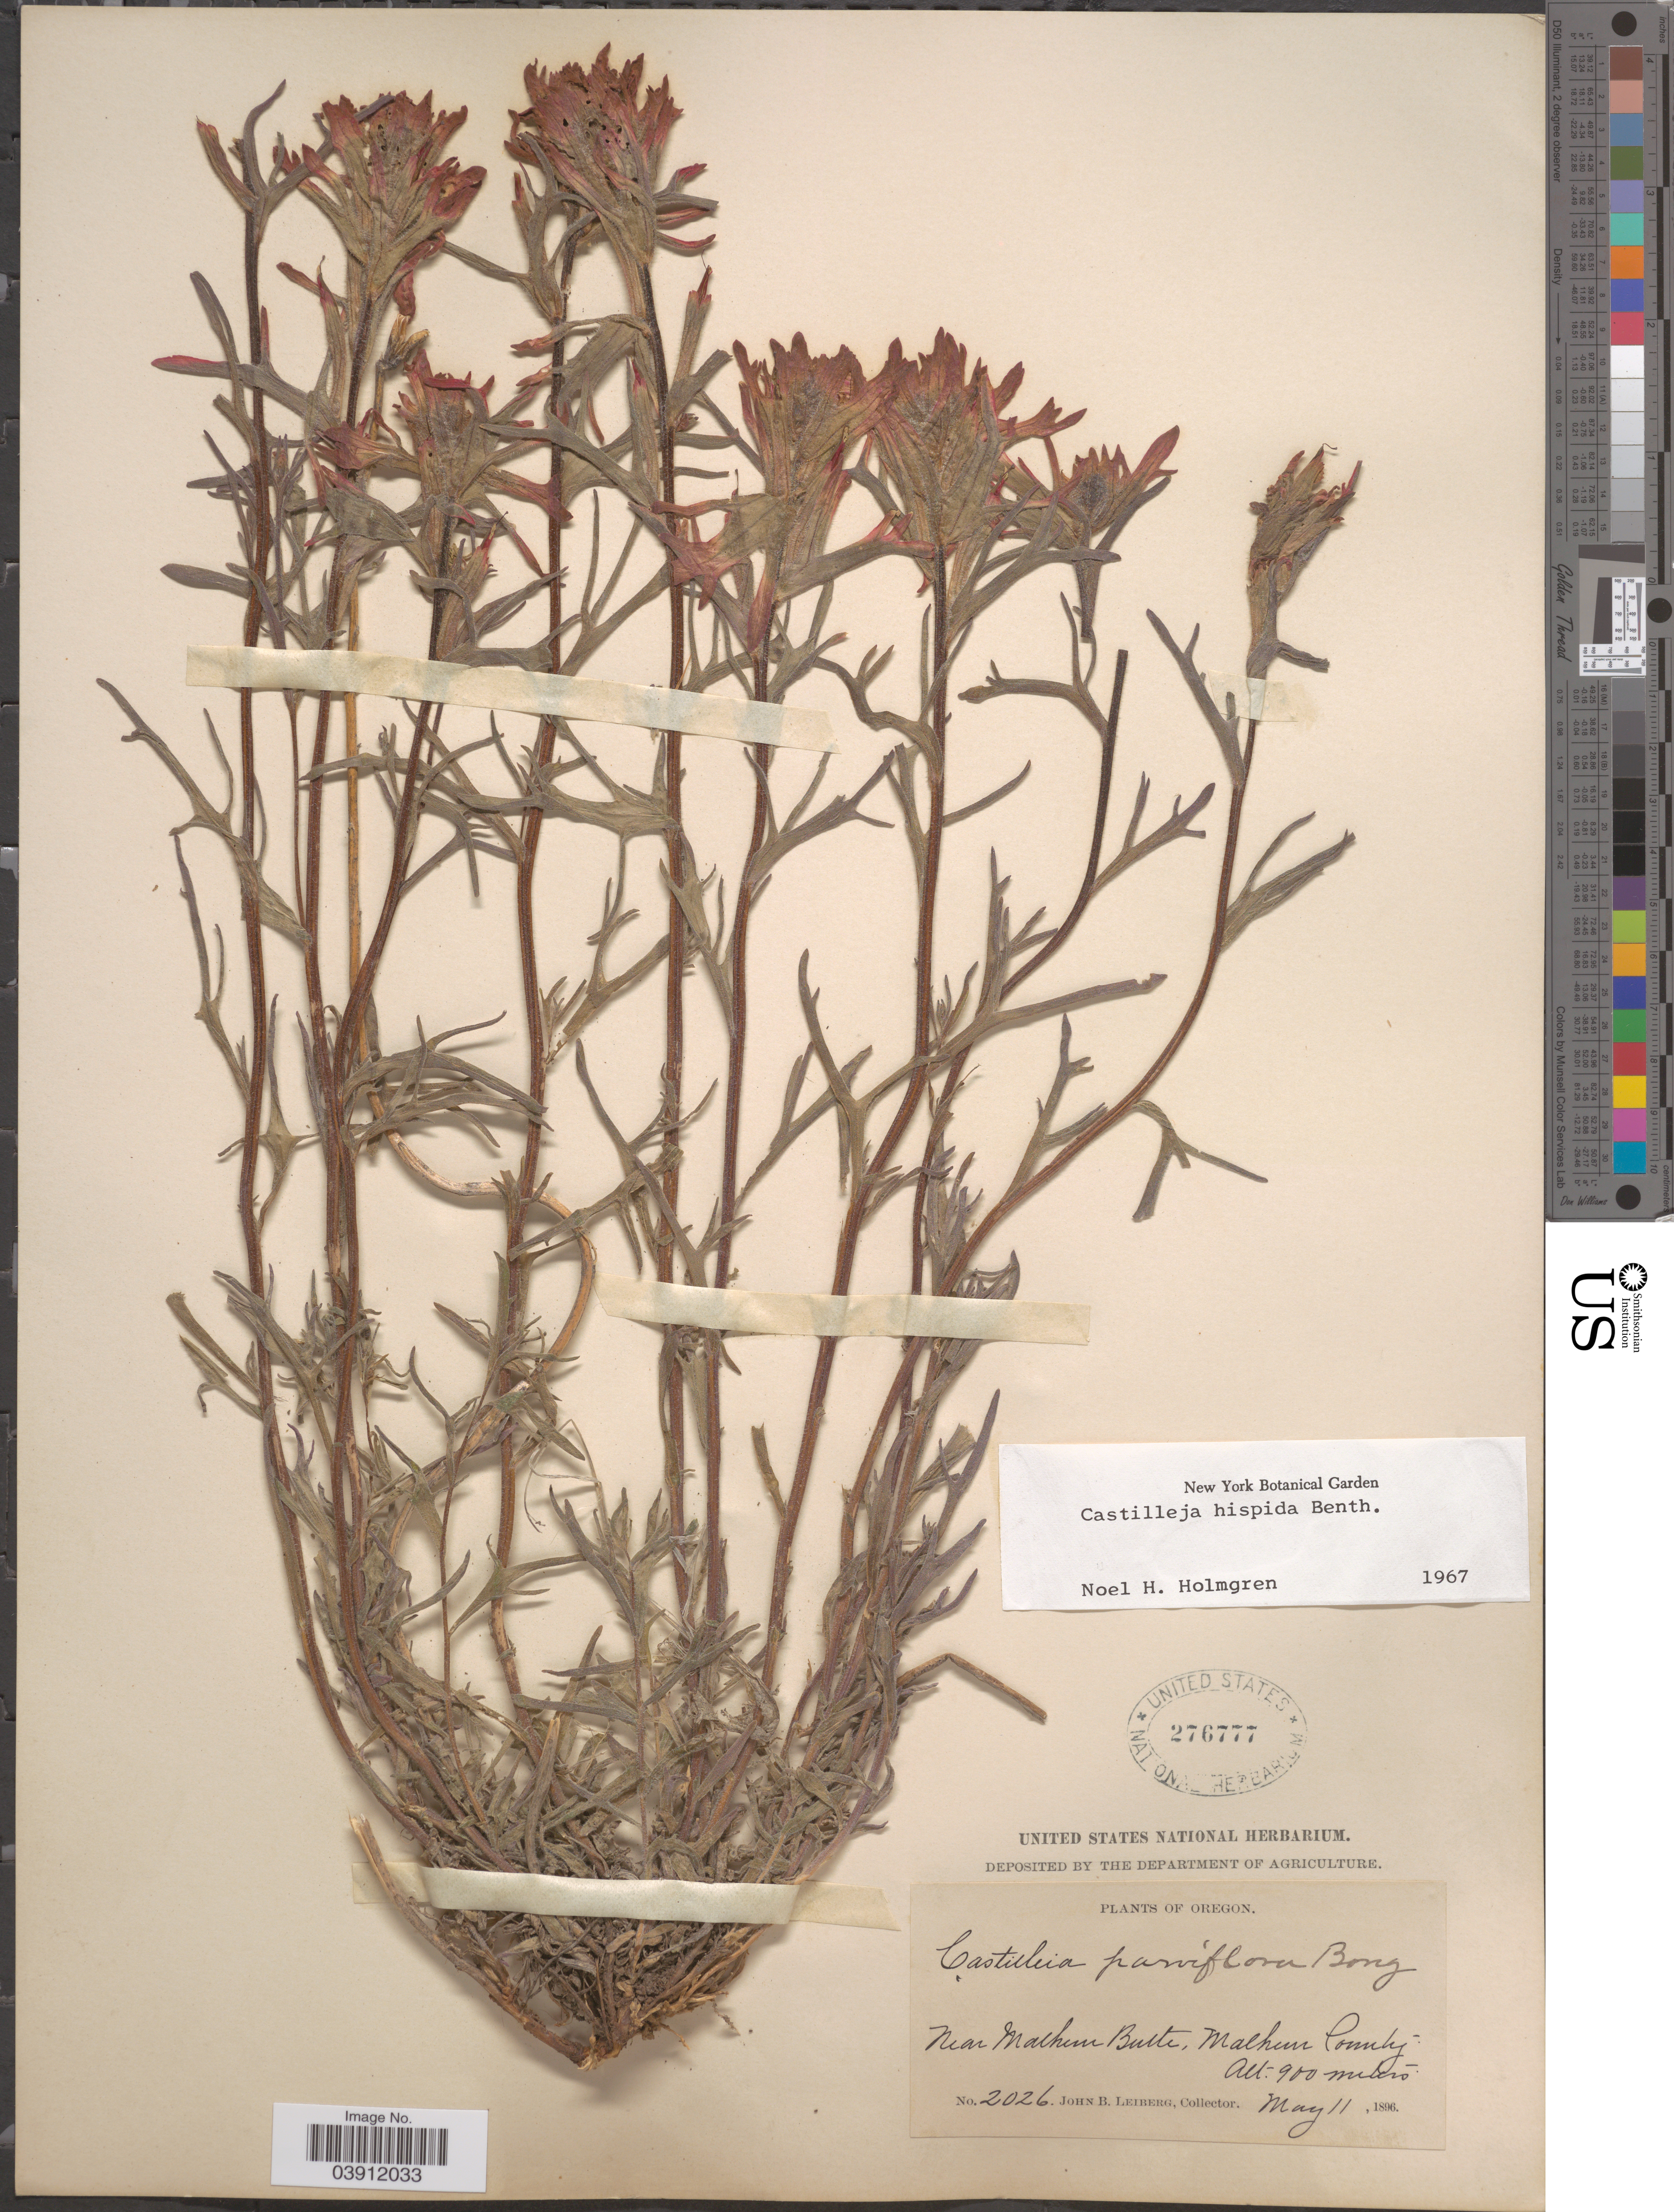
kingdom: Plantae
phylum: Tracheophyta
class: Magnoliopsida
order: Lamiales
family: Orobanchaceae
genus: Castilleja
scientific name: Castilleja hispida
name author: Benth. ex Hook.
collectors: J. B. Leiberg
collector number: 2026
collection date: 1896-05-11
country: United States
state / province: Oregon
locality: Near Malheur Butte, Malheur County.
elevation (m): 900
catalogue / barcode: US 276777